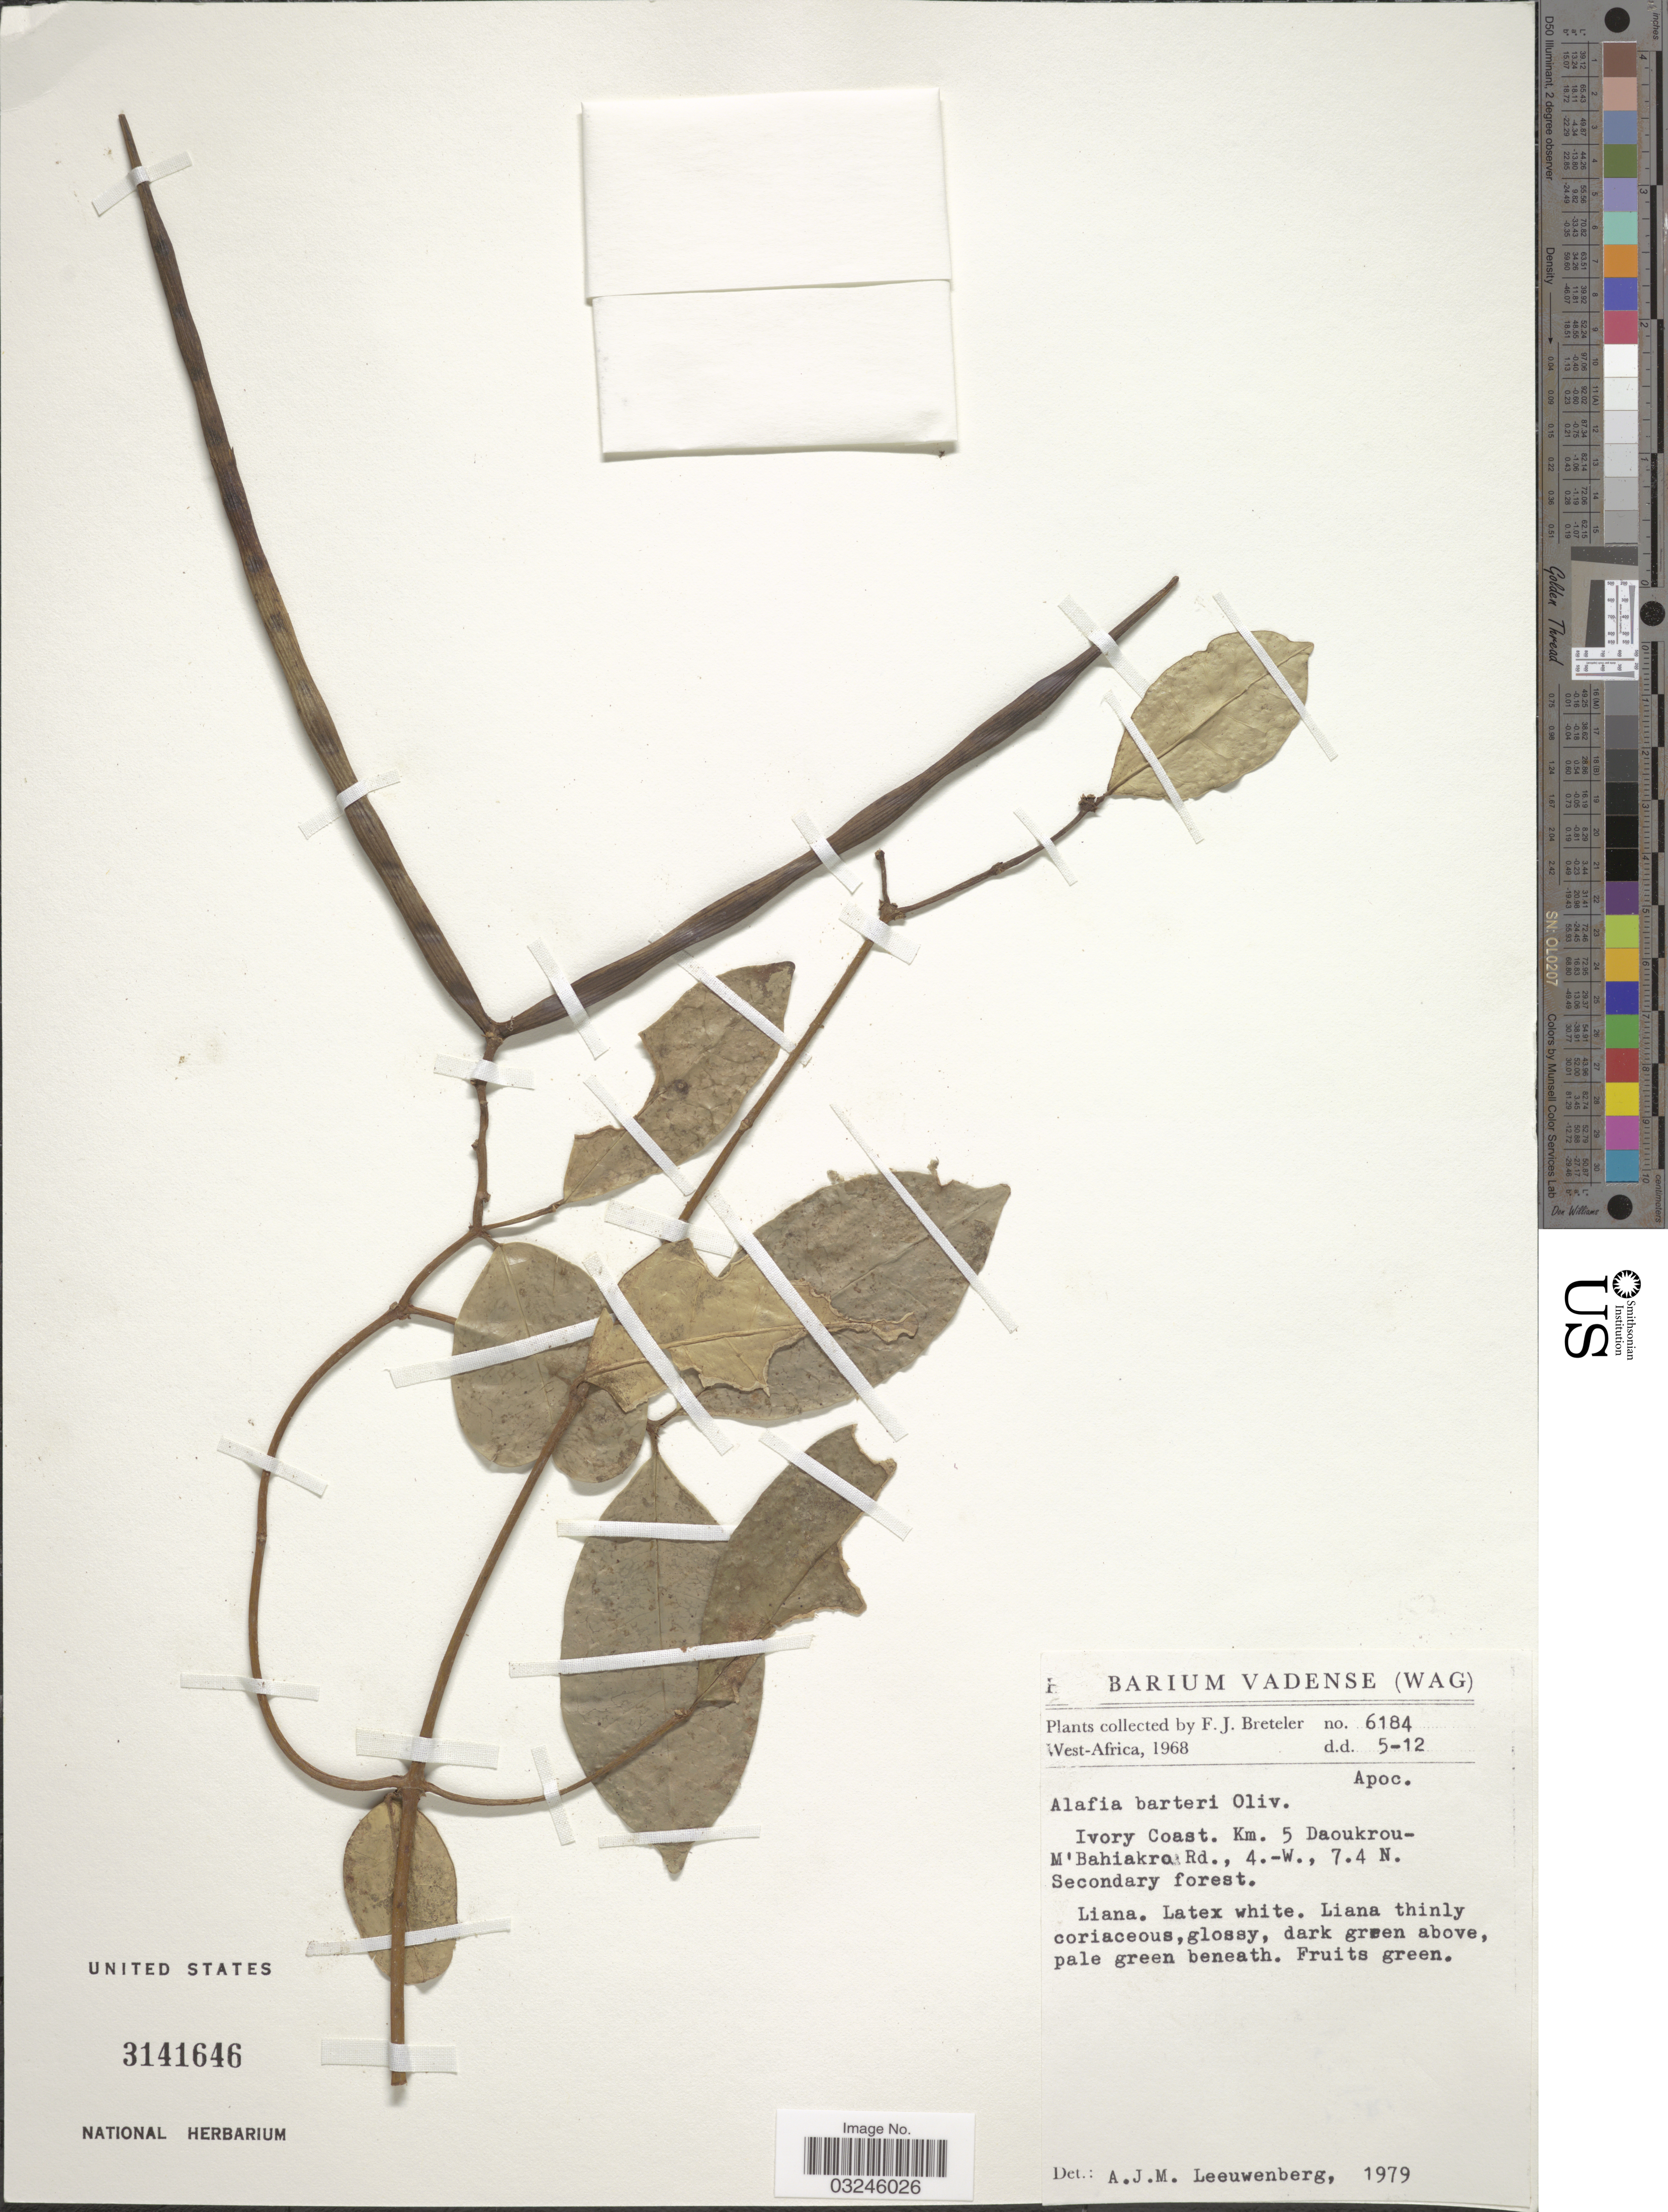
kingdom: Plantae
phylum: Tracheophyta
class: Magnoliopsida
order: Gentianales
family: Apocynaceae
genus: Alafia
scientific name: Alafia barteri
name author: Oliv.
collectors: F. J. Breteler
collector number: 6184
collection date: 1968-12-05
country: Ivory Coast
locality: Km. 5 Daoukrou-M'Bahiakro Rd.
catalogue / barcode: US 3141646